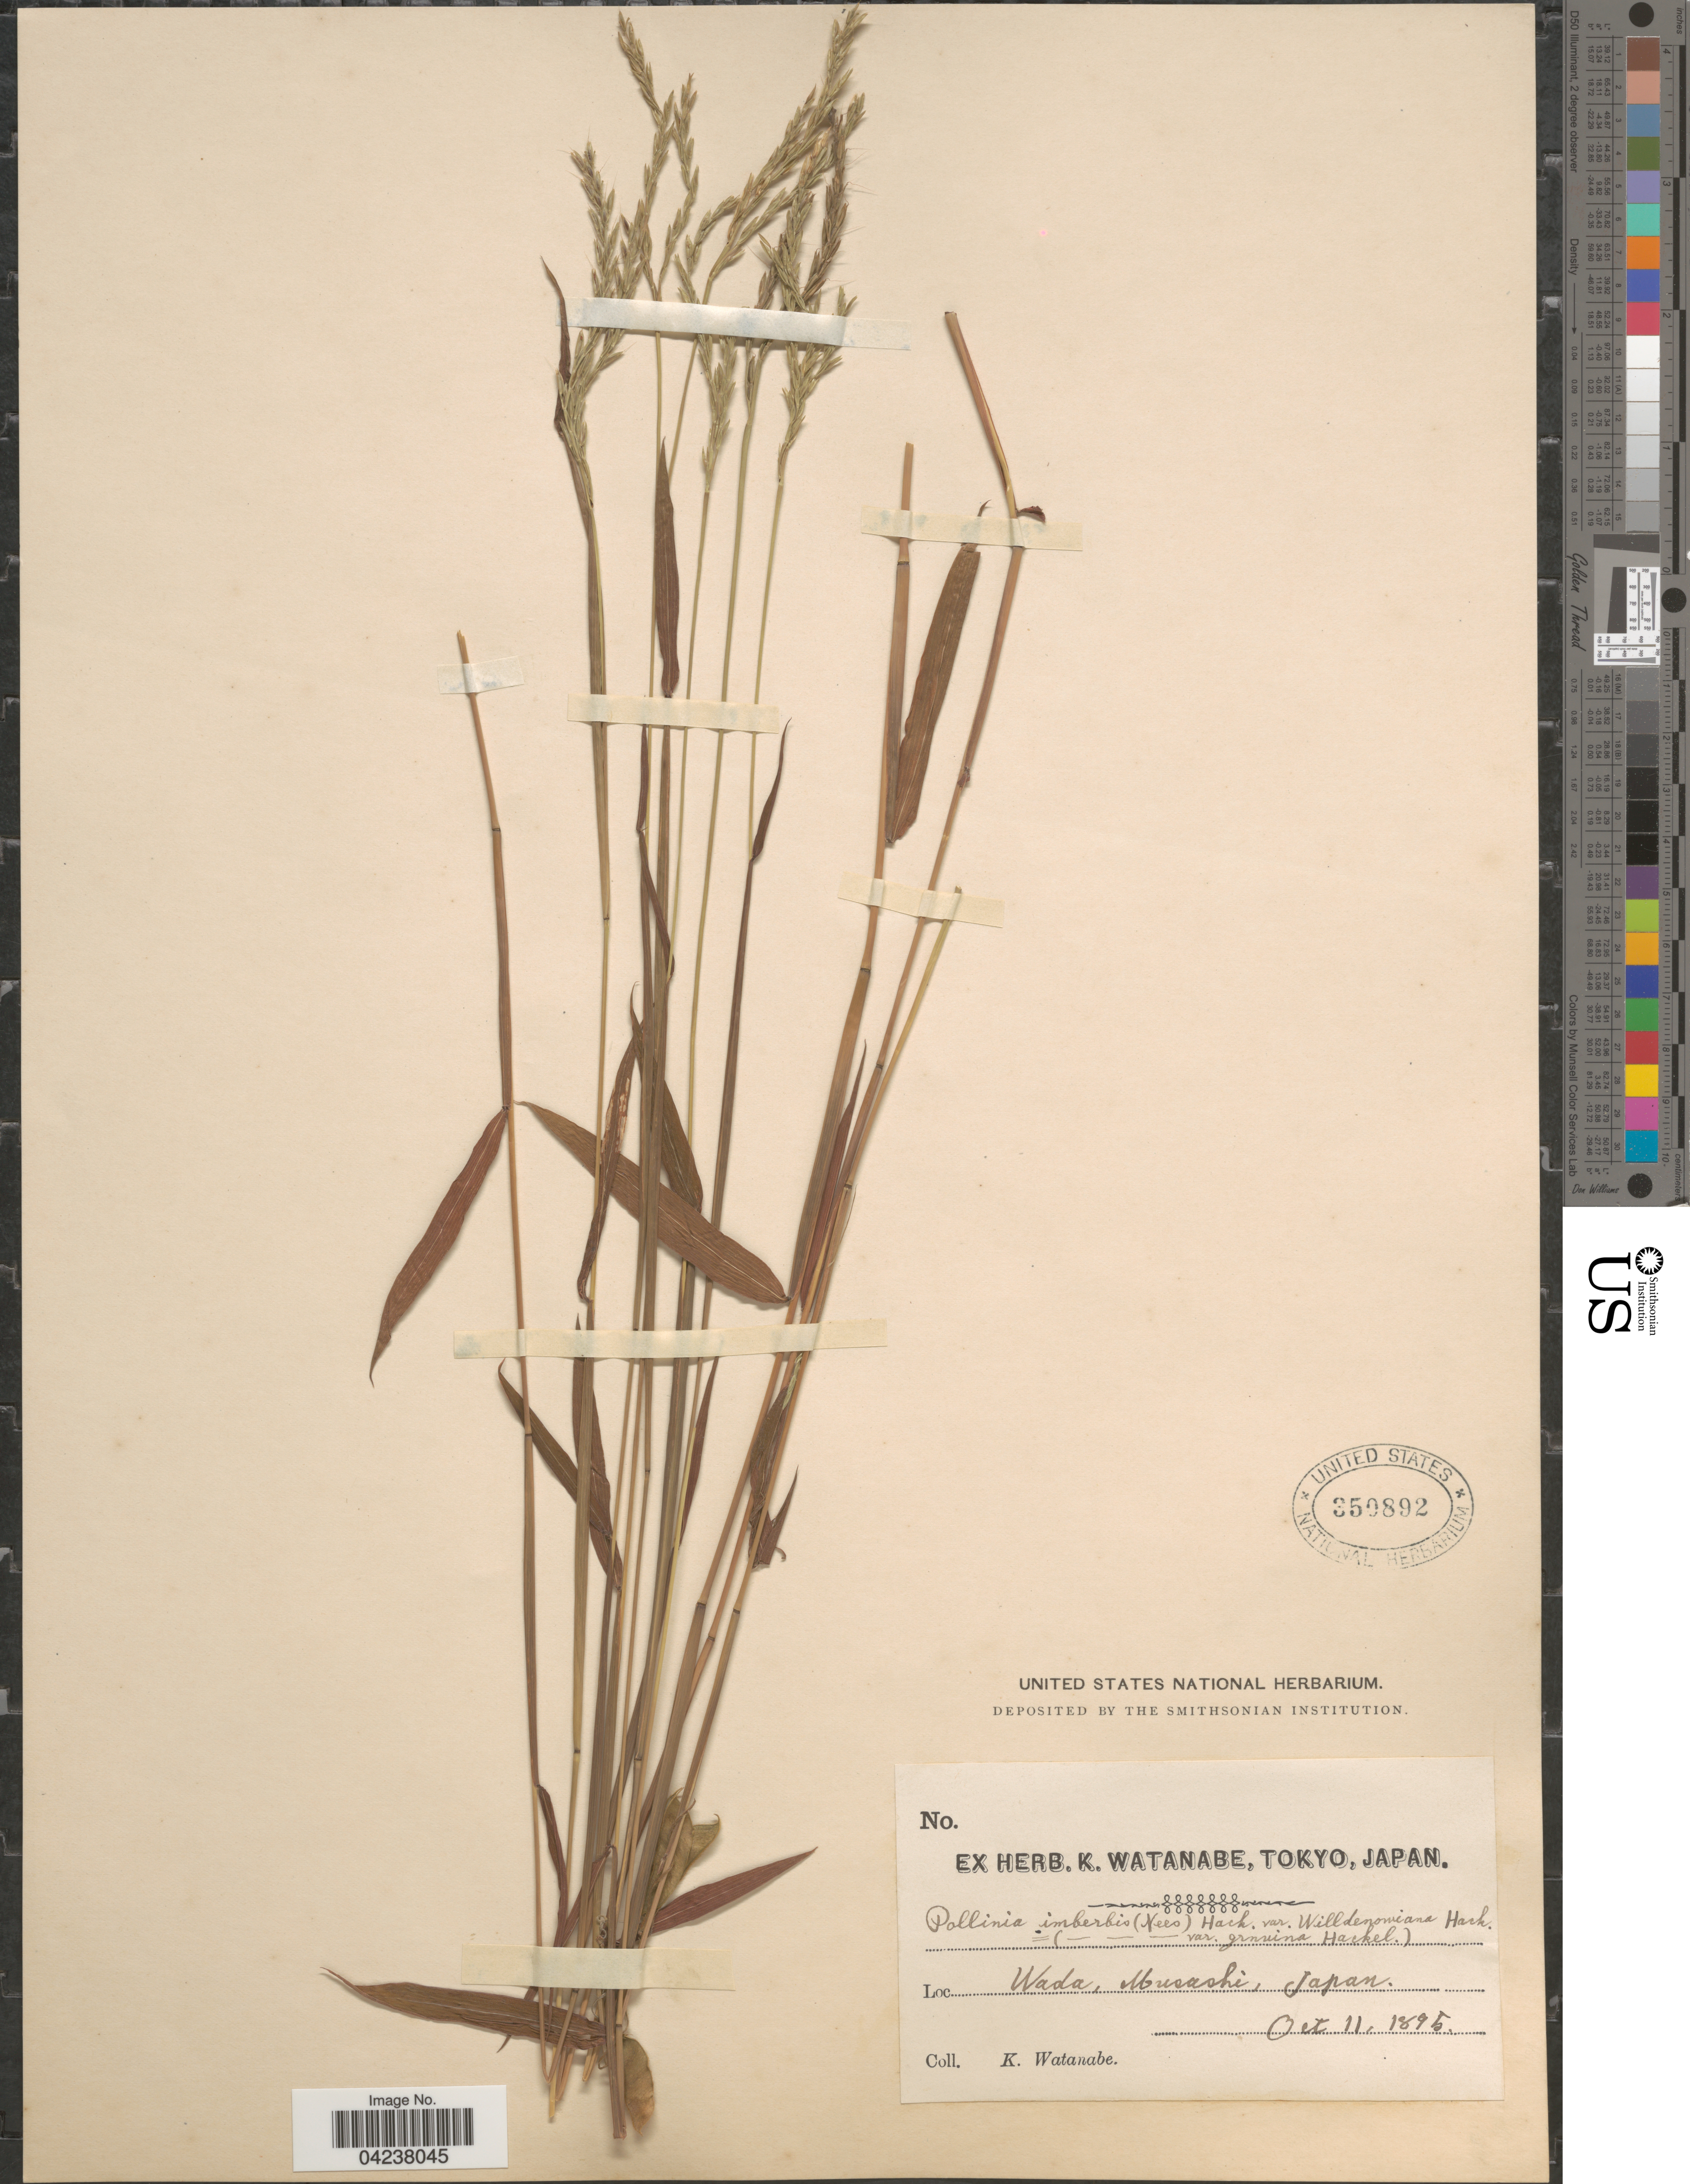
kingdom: Plantae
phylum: Tracheophyta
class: Liliopsida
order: Poales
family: Poaceae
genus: Microstegium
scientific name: Microstegium vimineum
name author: (Trin.) A. Camus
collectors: K. Watanabe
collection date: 1895-10-11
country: Japan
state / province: Tokyo, Federal City of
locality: Wada, Musashi.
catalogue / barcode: US 350892